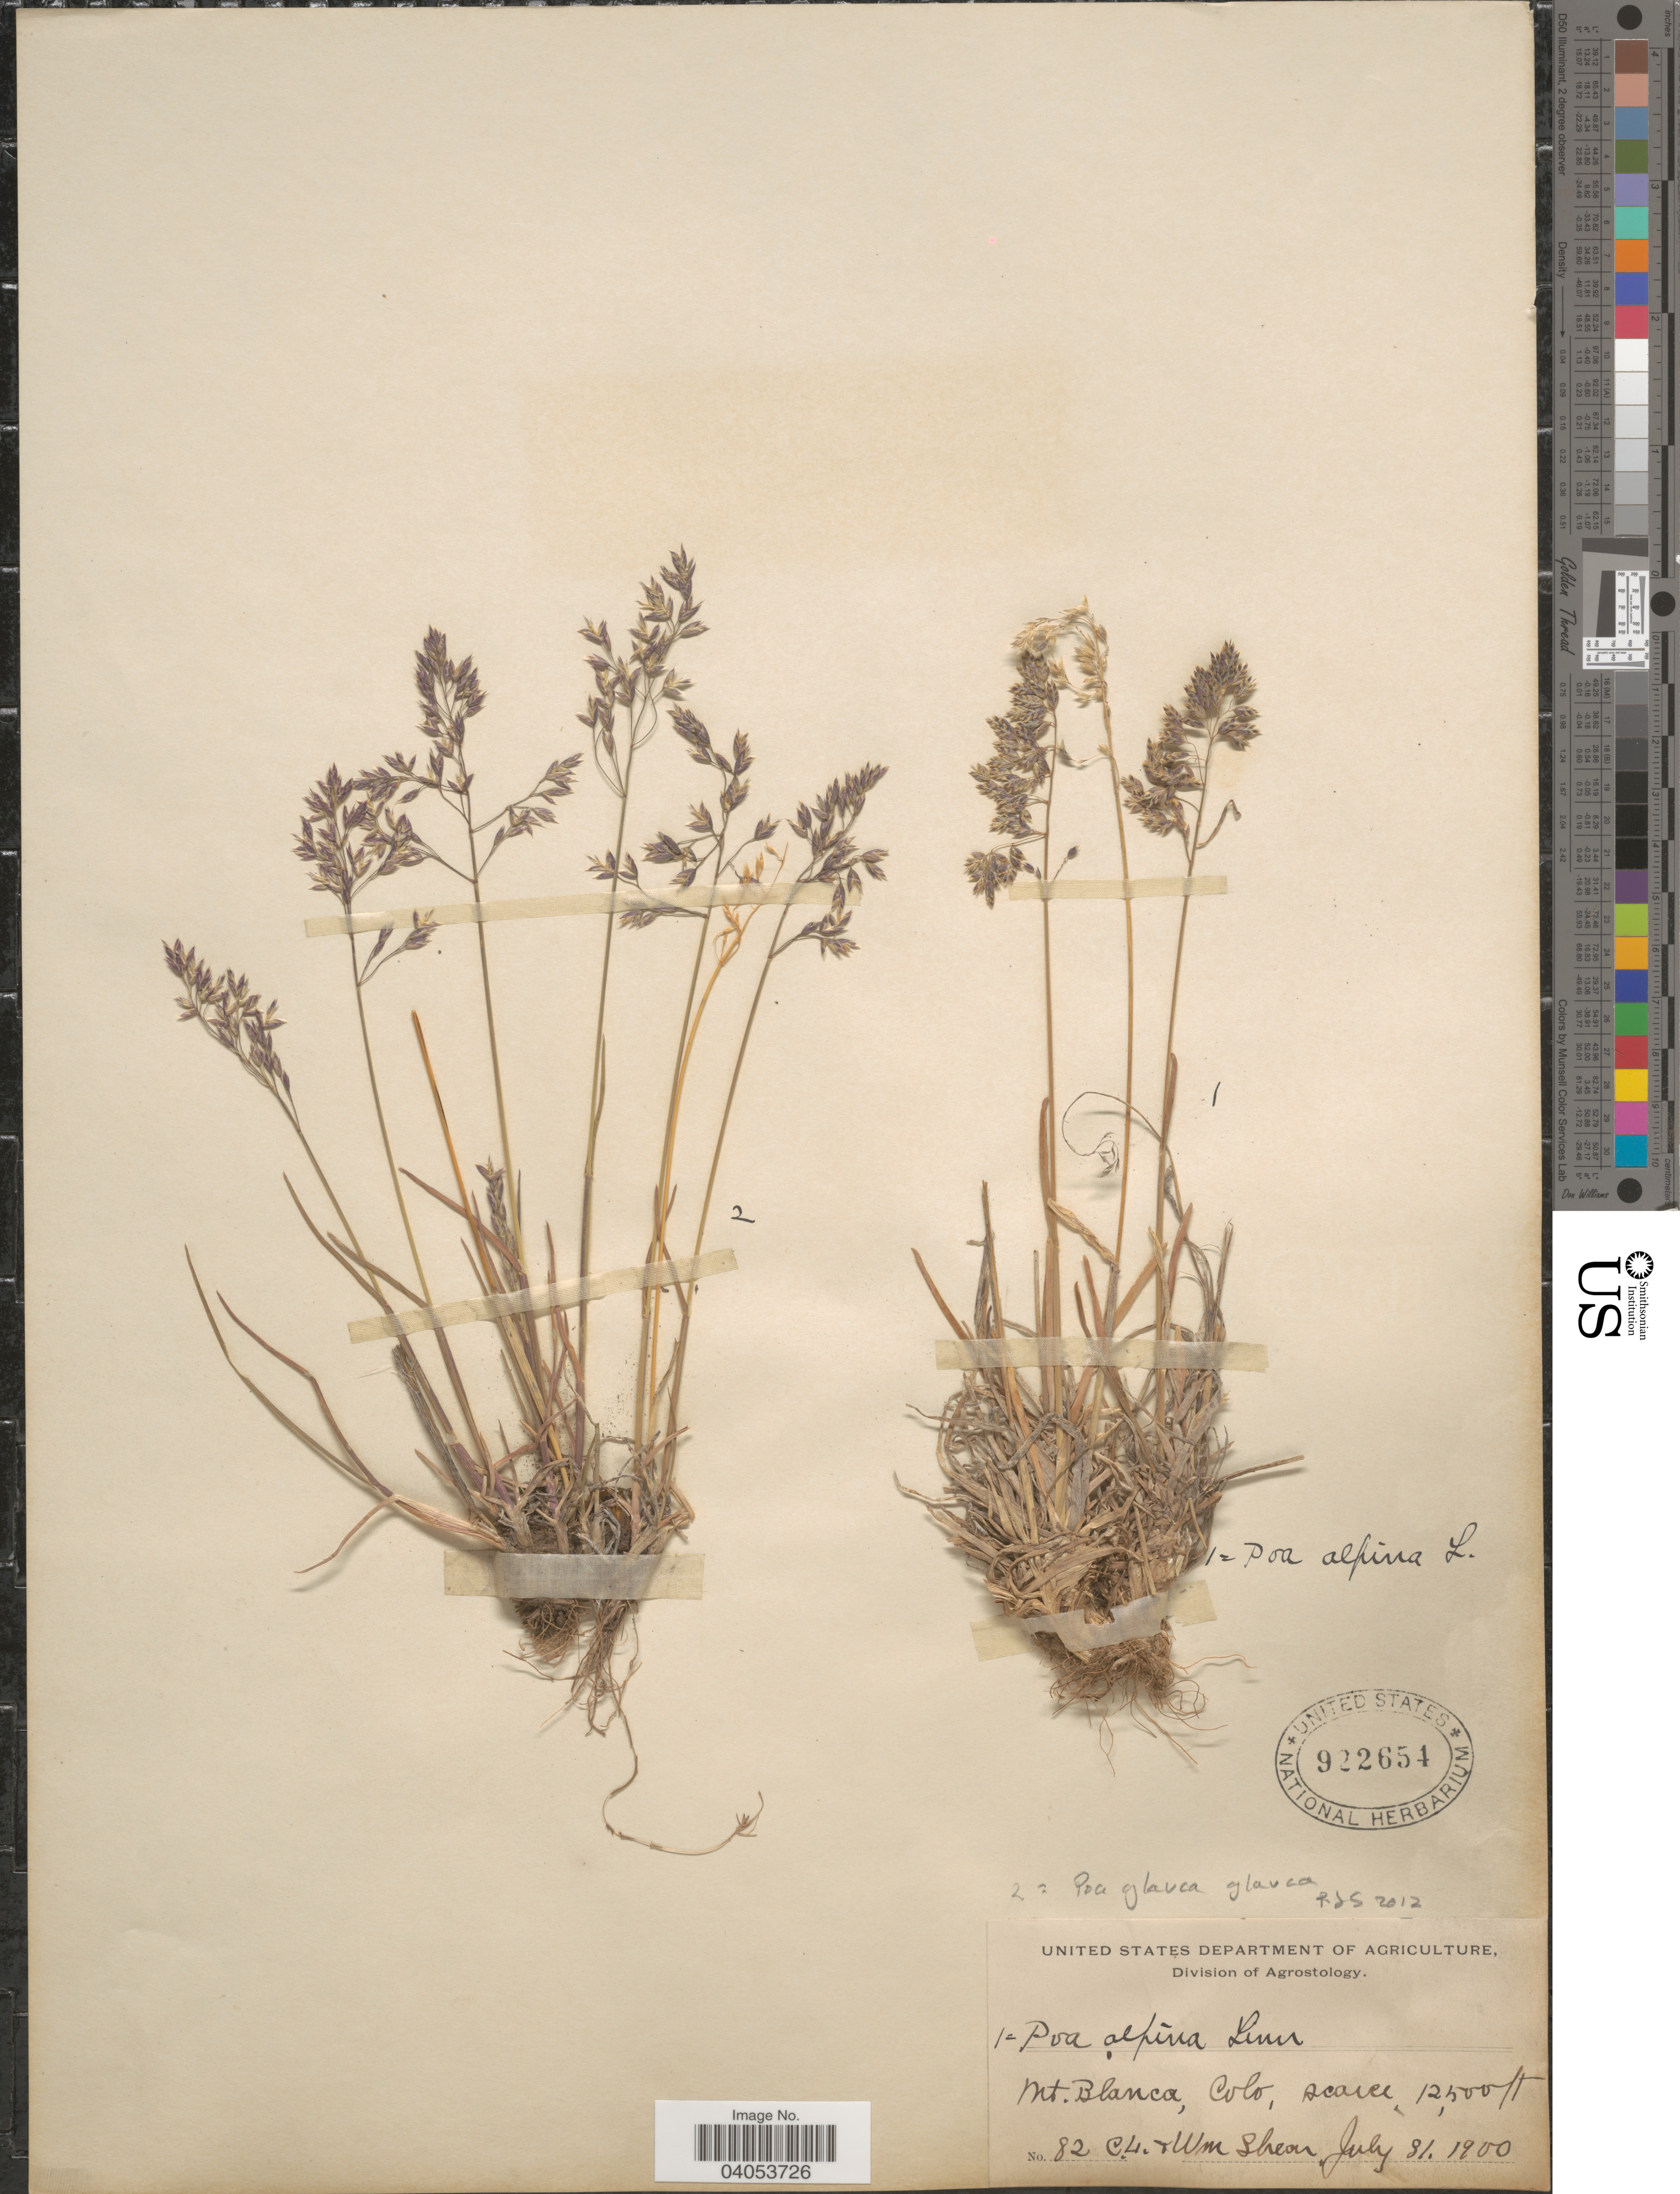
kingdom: Plantae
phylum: Tracheophyta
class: Liliopsida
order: Poales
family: Poaceae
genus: Poa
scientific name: Poa alpina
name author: L.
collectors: C. L. Shear & W. Shear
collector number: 82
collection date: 1900-07-31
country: United States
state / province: Colorado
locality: Mt. Blanca.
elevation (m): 3810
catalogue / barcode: US 922654